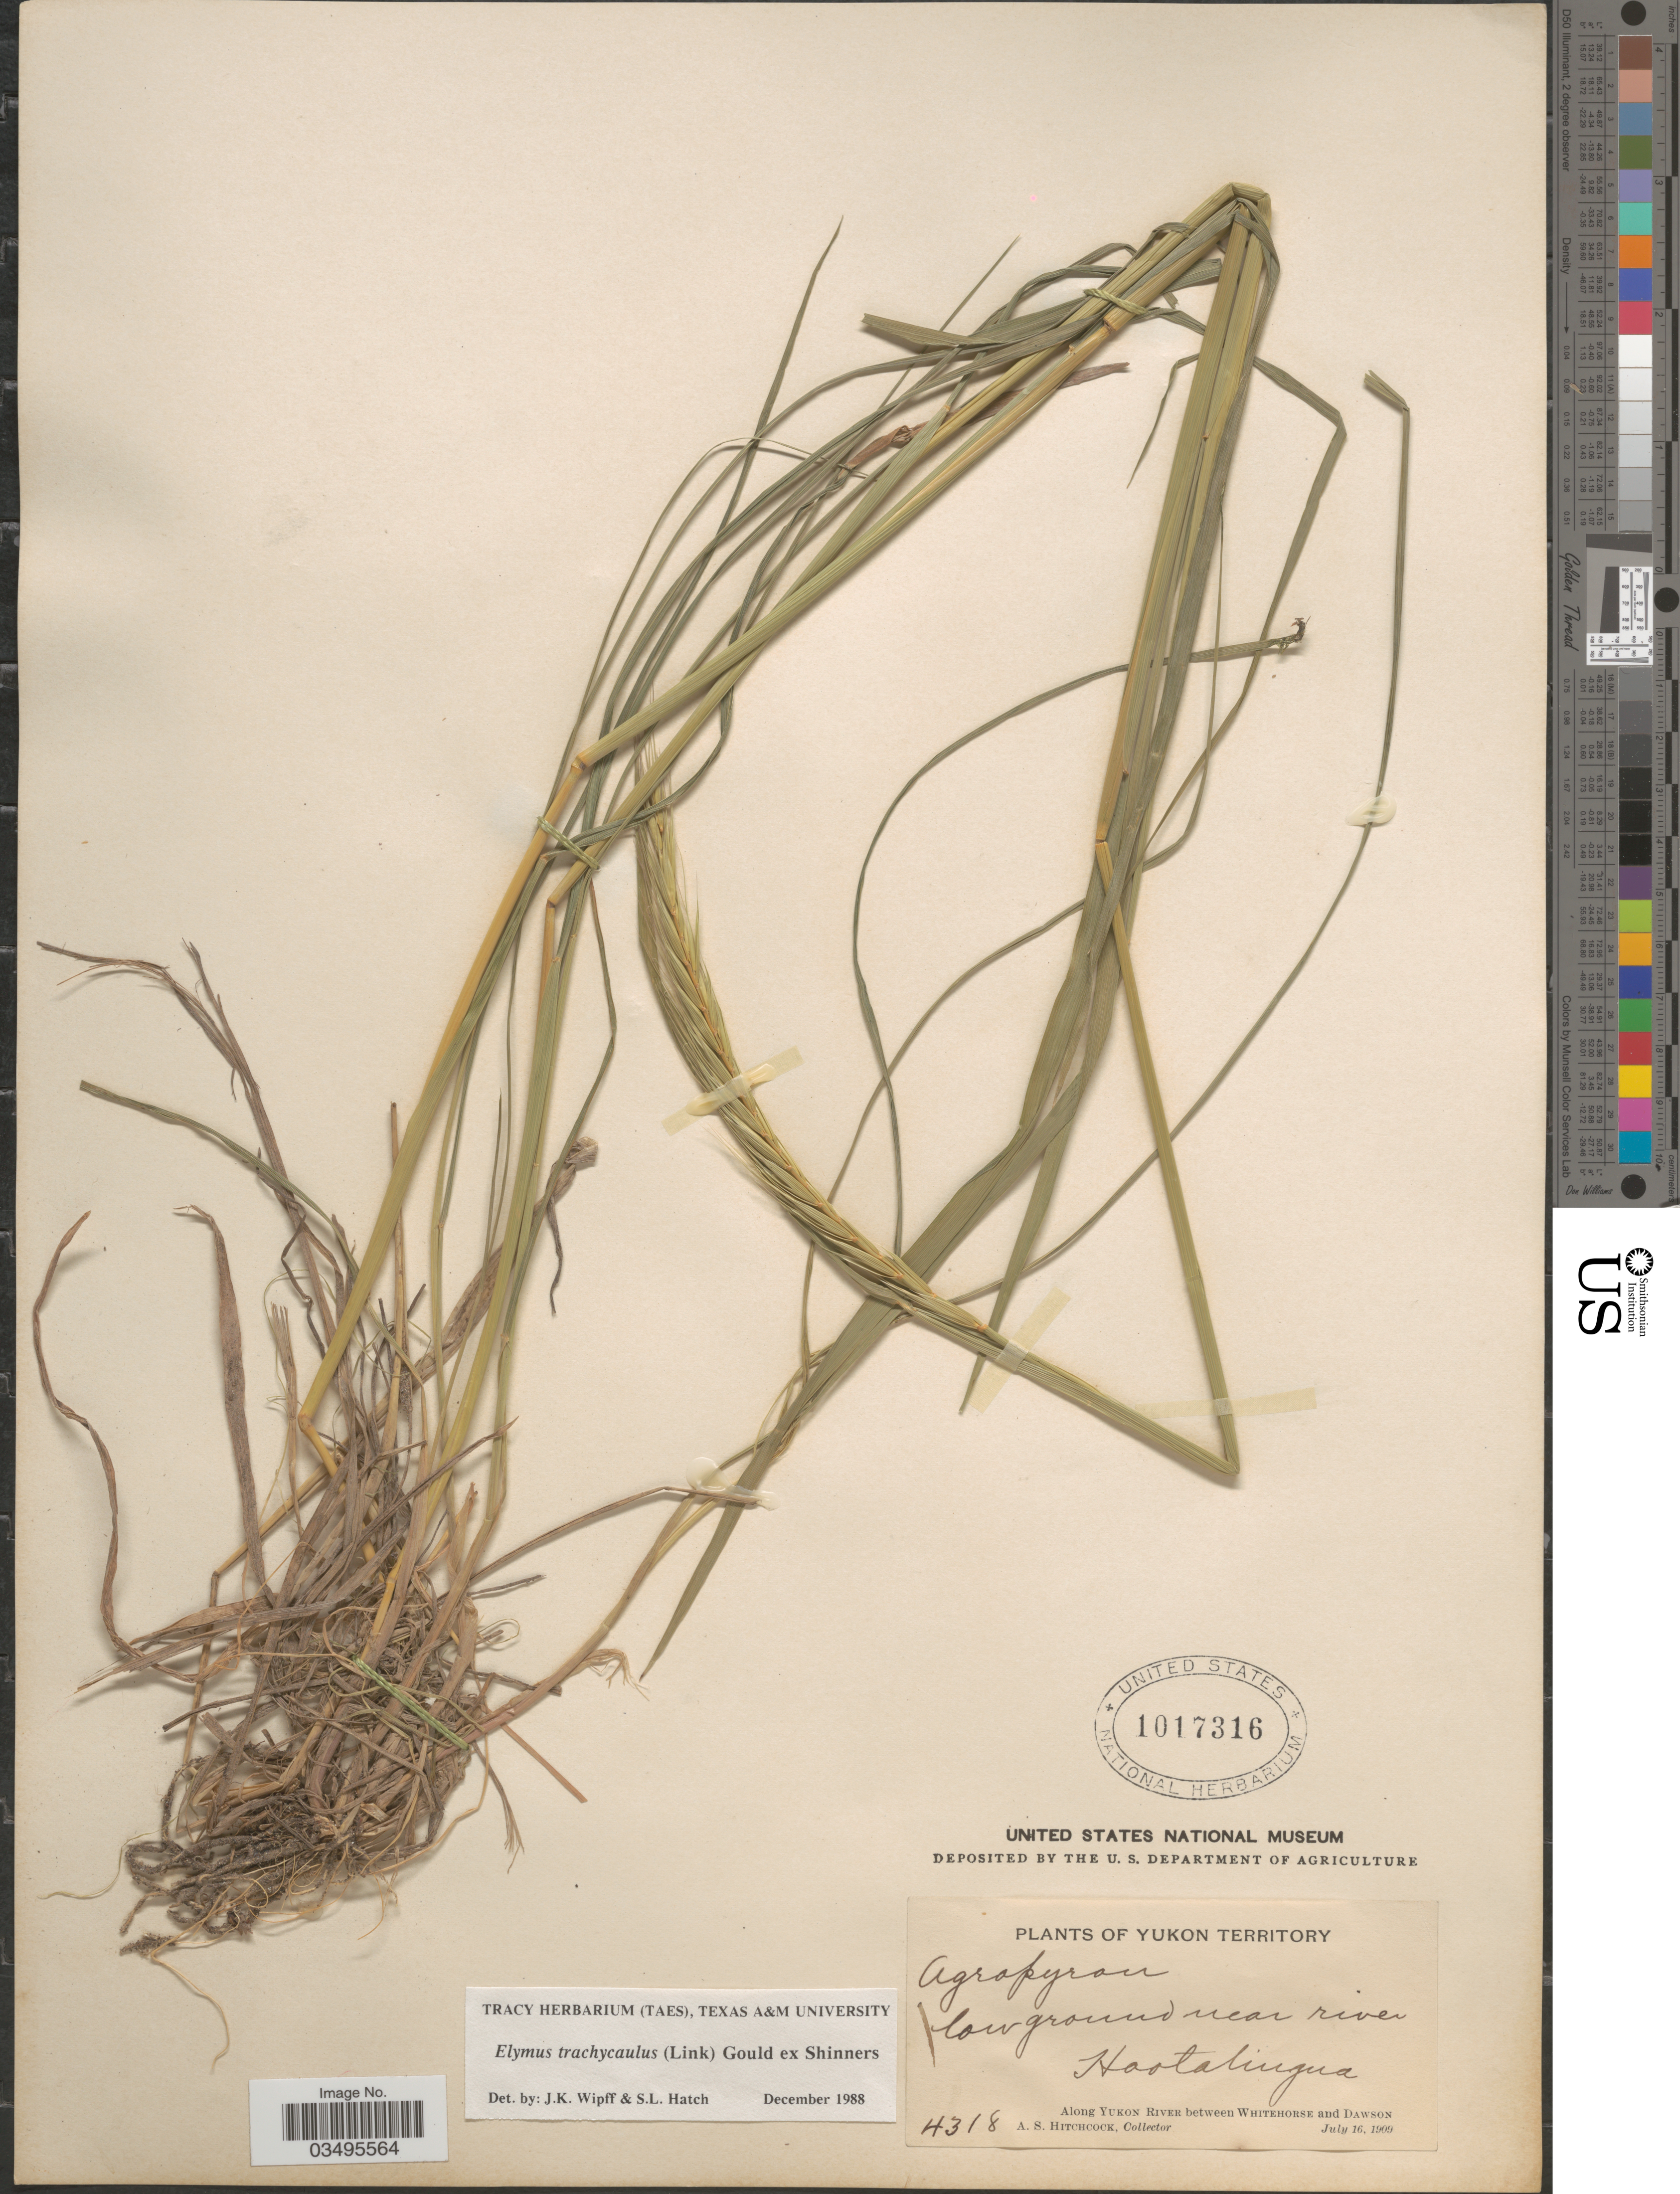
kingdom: Plantae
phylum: Tracheophyta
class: Liliopsida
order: Poales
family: Poaceae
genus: Elymus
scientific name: Elymus trachycaulus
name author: (Link) Gould ex Shinners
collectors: A. S. Hitchcock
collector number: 4318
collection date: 1909-07-16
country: Canada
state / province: Yukon Territory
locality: Low ground near river Hootalingua. Along Yukon River between Whitehorse and Dawson.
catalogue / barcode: US 1017316